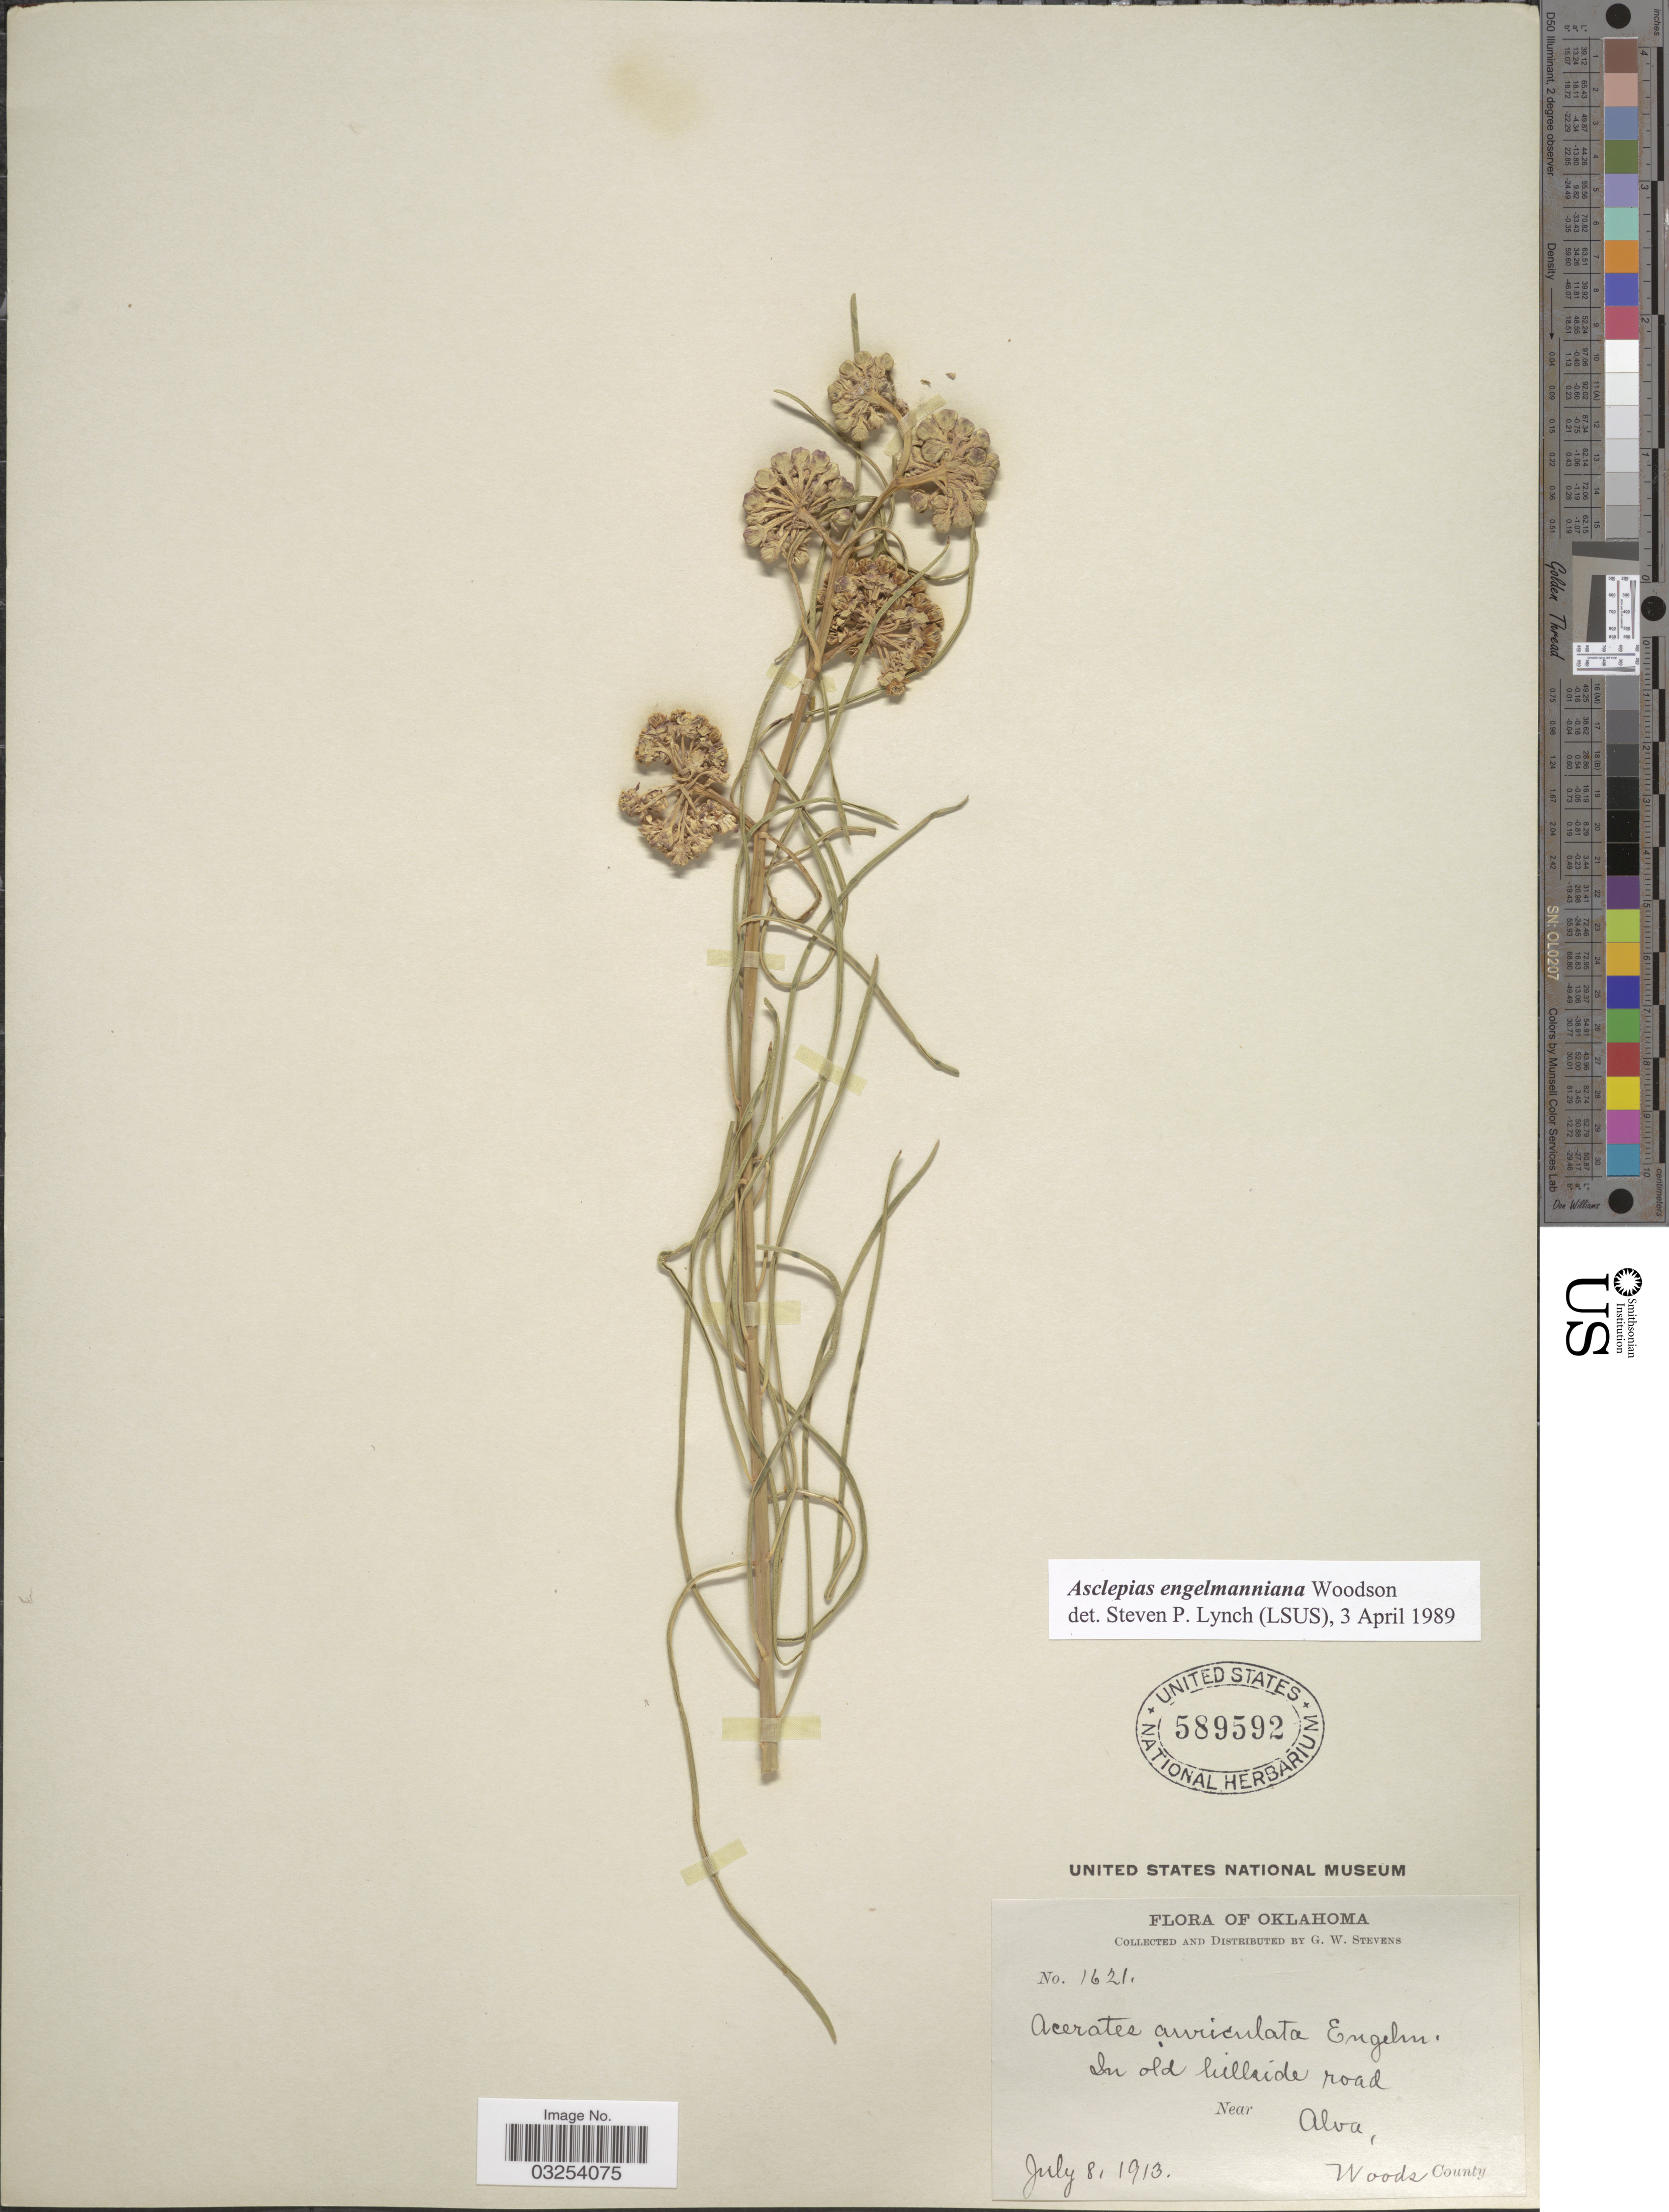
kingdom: Plantae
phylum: Tracheophyta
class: Magnoliopsida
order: Gentianales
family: Apocynaceae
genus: Asclepias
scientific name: Asclepias engelmanniana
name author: Woodson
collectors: G. W. Stevens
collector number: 1621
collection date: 1913-07-08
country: United States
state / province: Oklahoma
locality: In old hillside road Near Alva, Woods County.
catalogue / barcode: US 589592